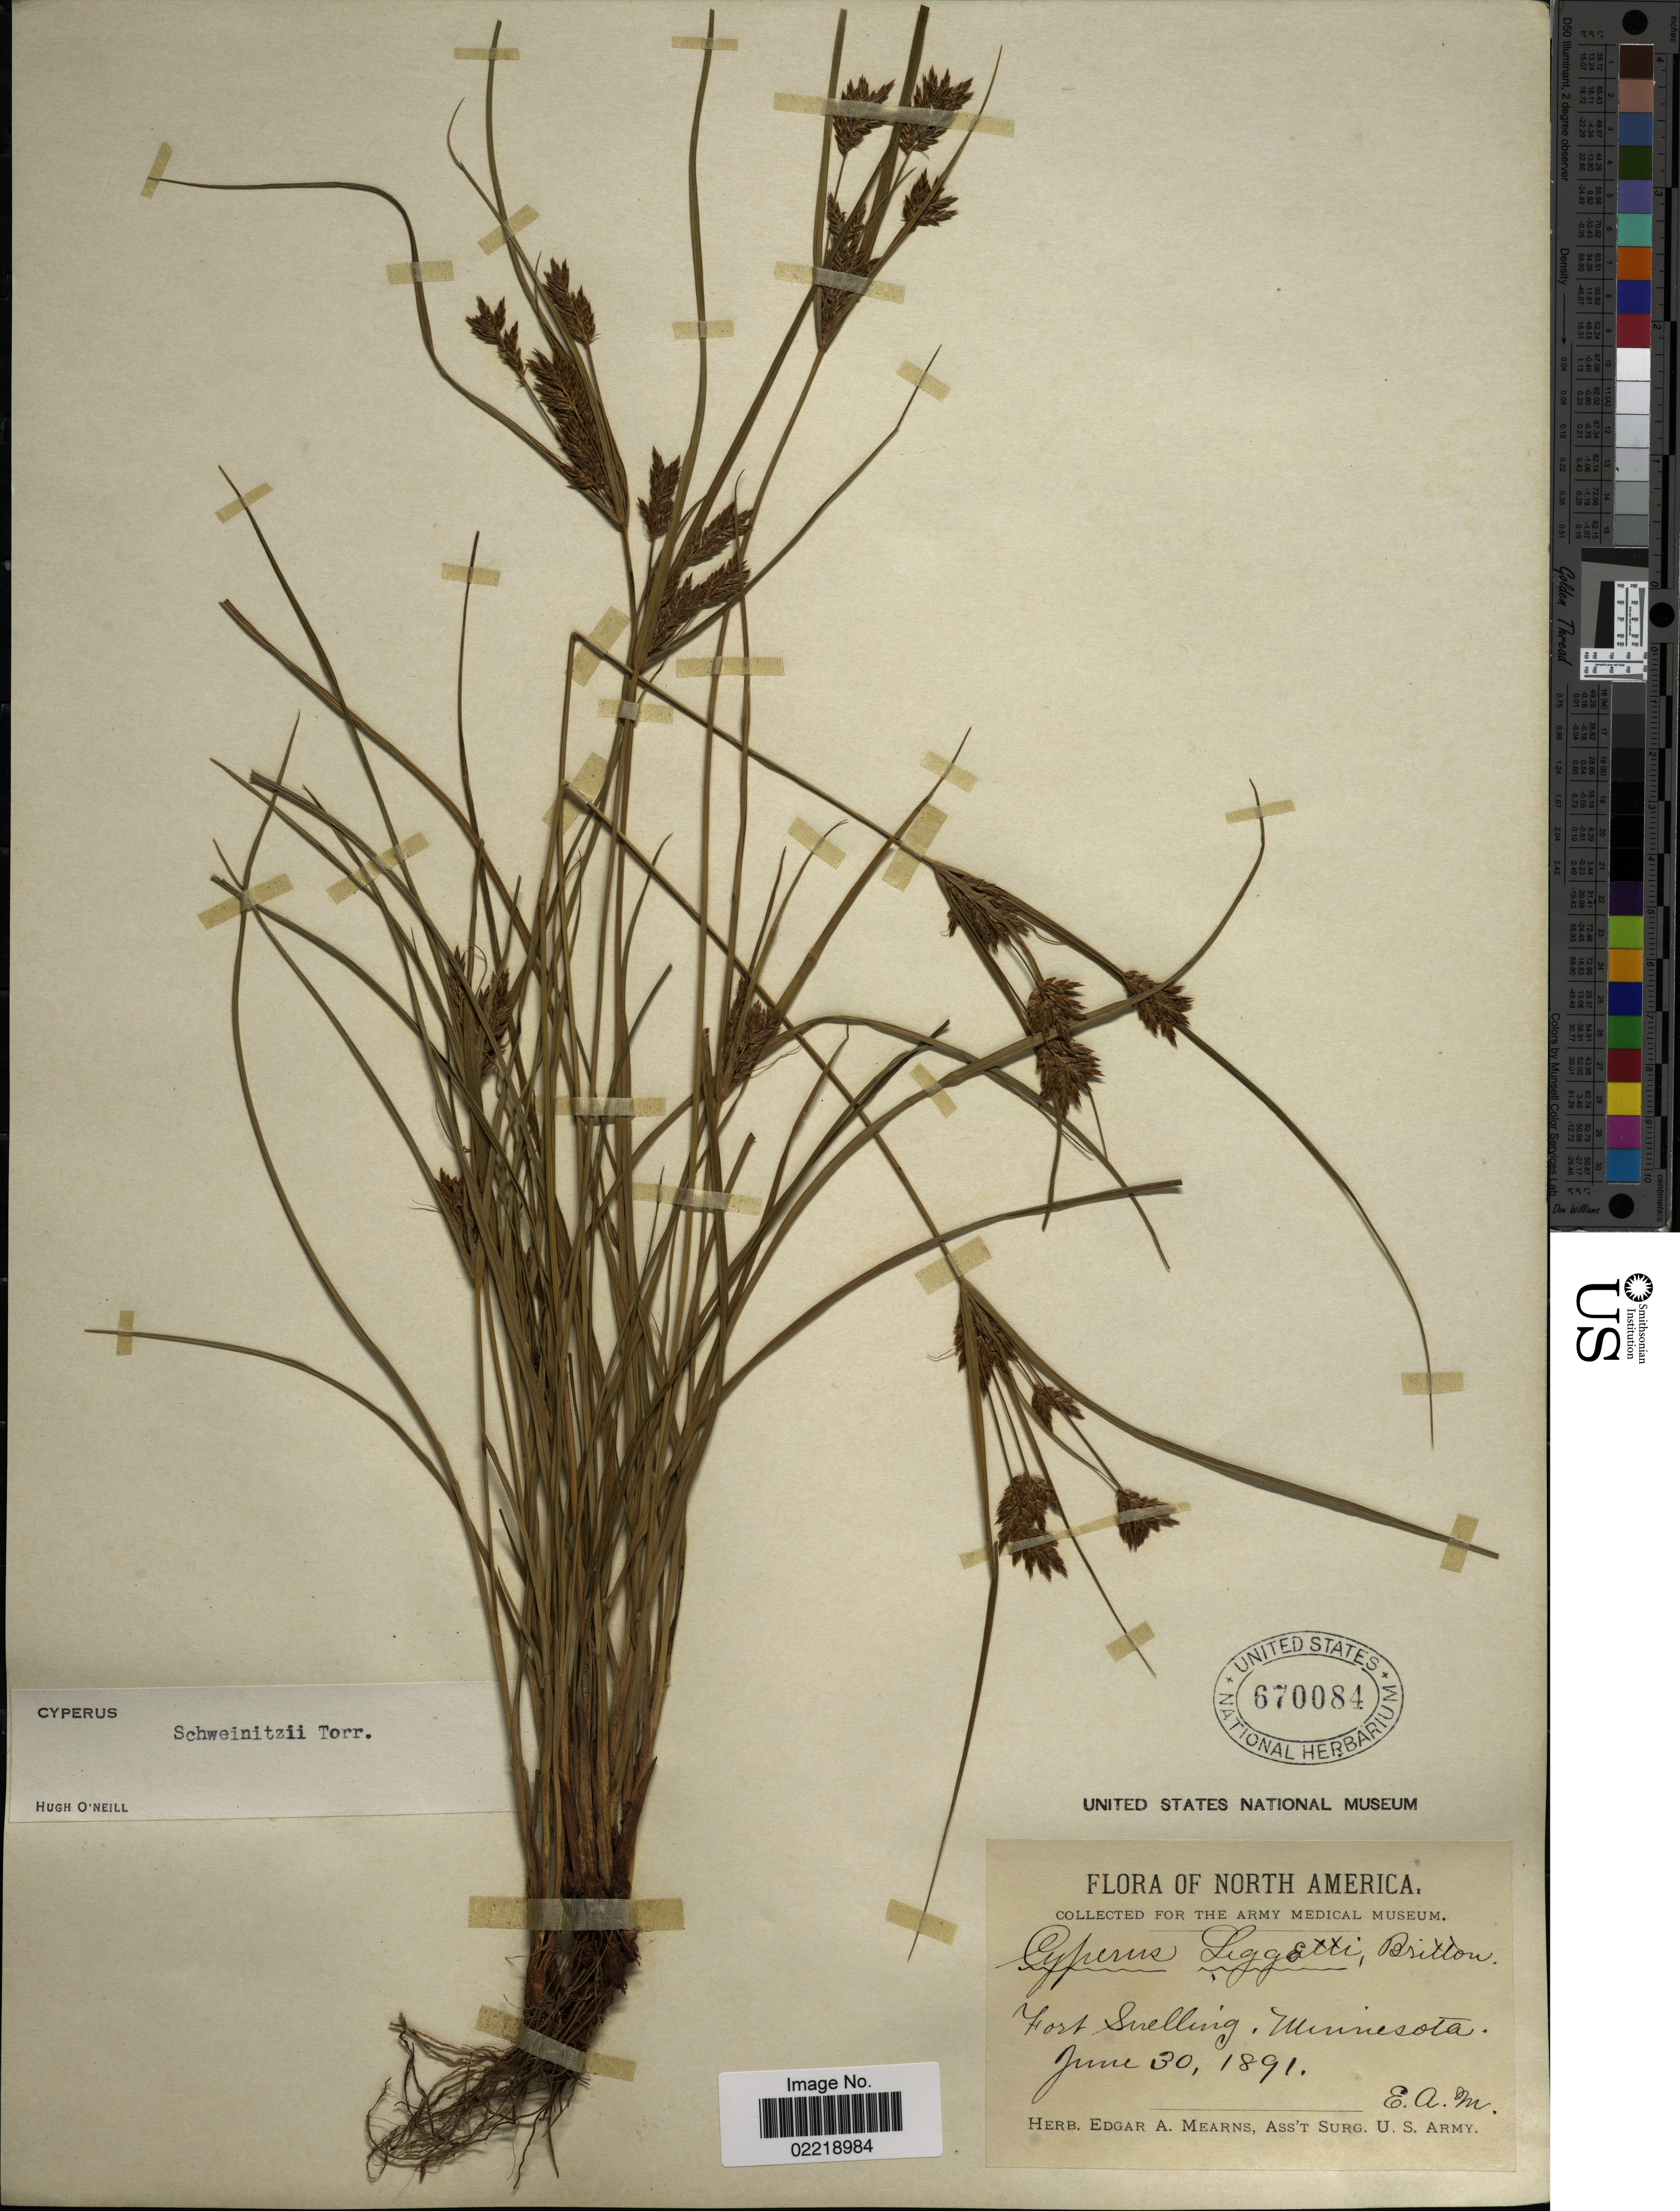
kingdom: Plantae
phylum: Tracheophyta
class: Liliopsida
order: Poales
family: Cyperaceae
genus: Cyperus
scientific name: Cyperus schweinitzii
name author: Torr.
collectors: E. A. Mearns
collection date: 1891-06-30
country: United States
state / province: Minnesota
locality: Fort Snelling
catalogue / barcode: US 670084